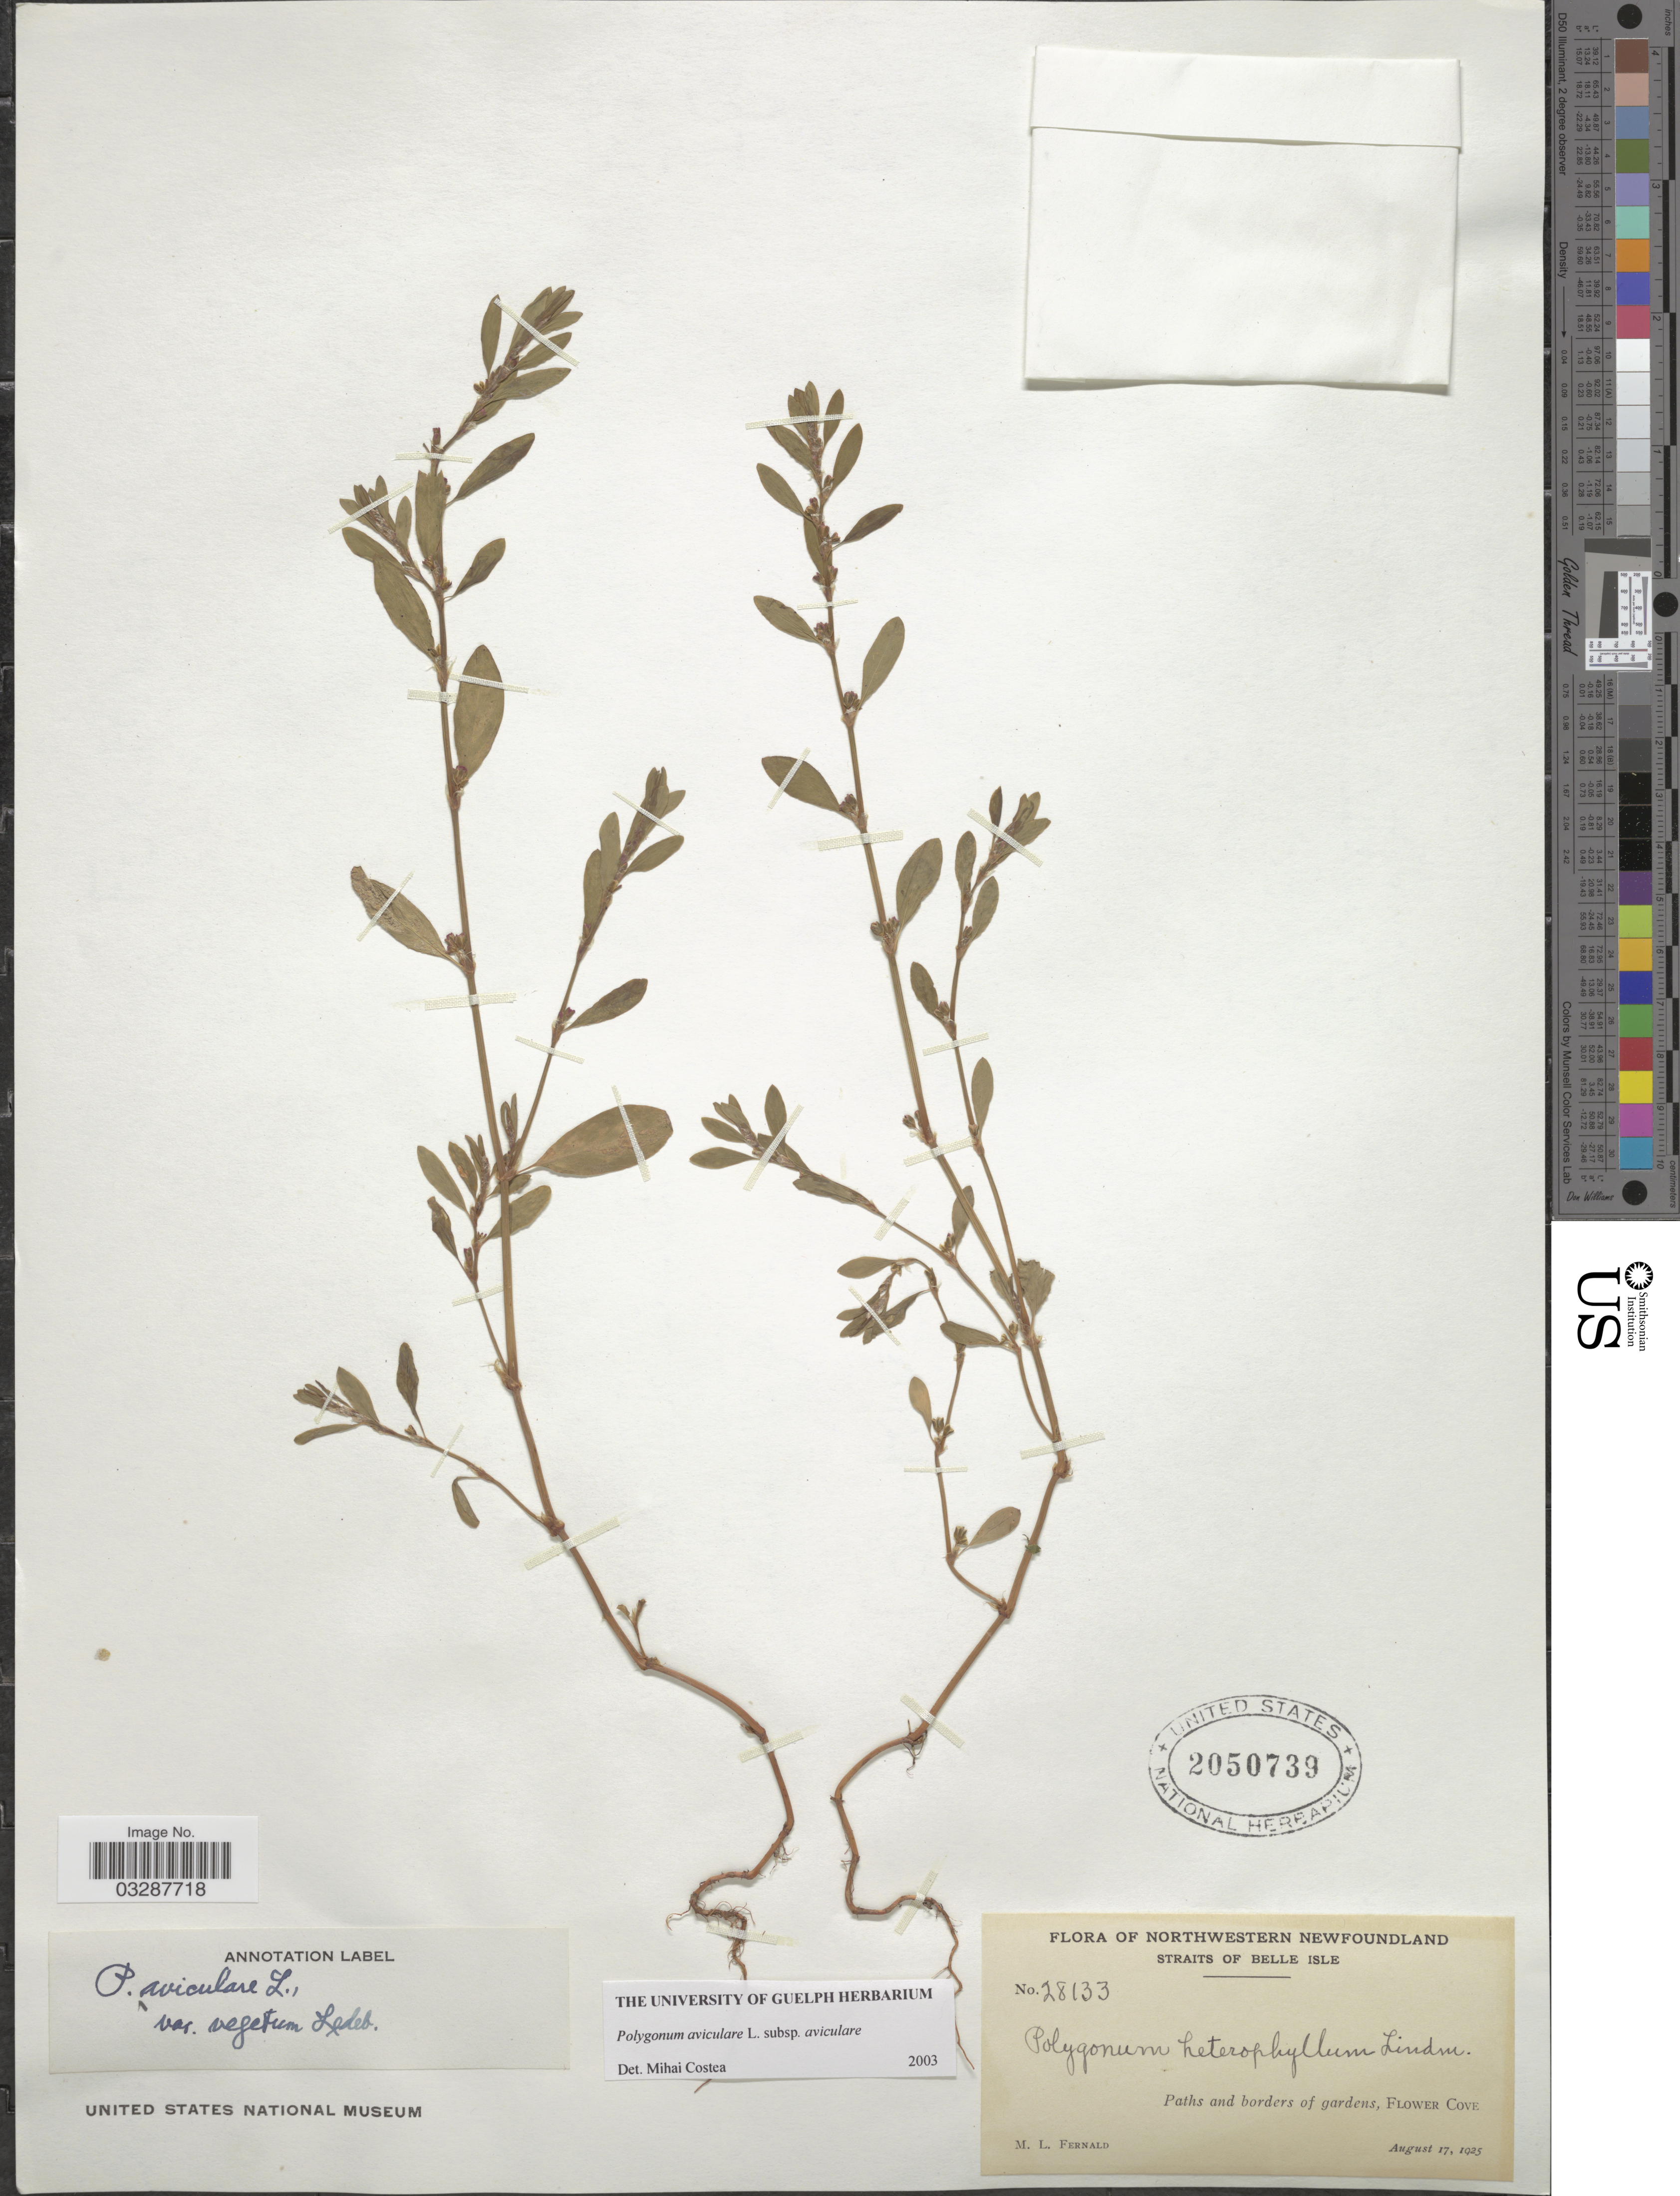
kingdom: Plantae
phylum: Tracheophyta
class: Magnoliopsida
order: Caryophyllales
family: Polygonaceae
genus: Polygonum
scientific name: Polygonum aviculare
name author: L.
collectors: M. L. Fernald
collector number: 28133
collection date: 1925-08-17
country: Canada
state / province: Newfoundland and Labrador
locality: Northwestern Newfoundland. Straits of Belle Isle. Paths and borders of gardens, Flower Cove.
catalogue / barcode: US 2050739